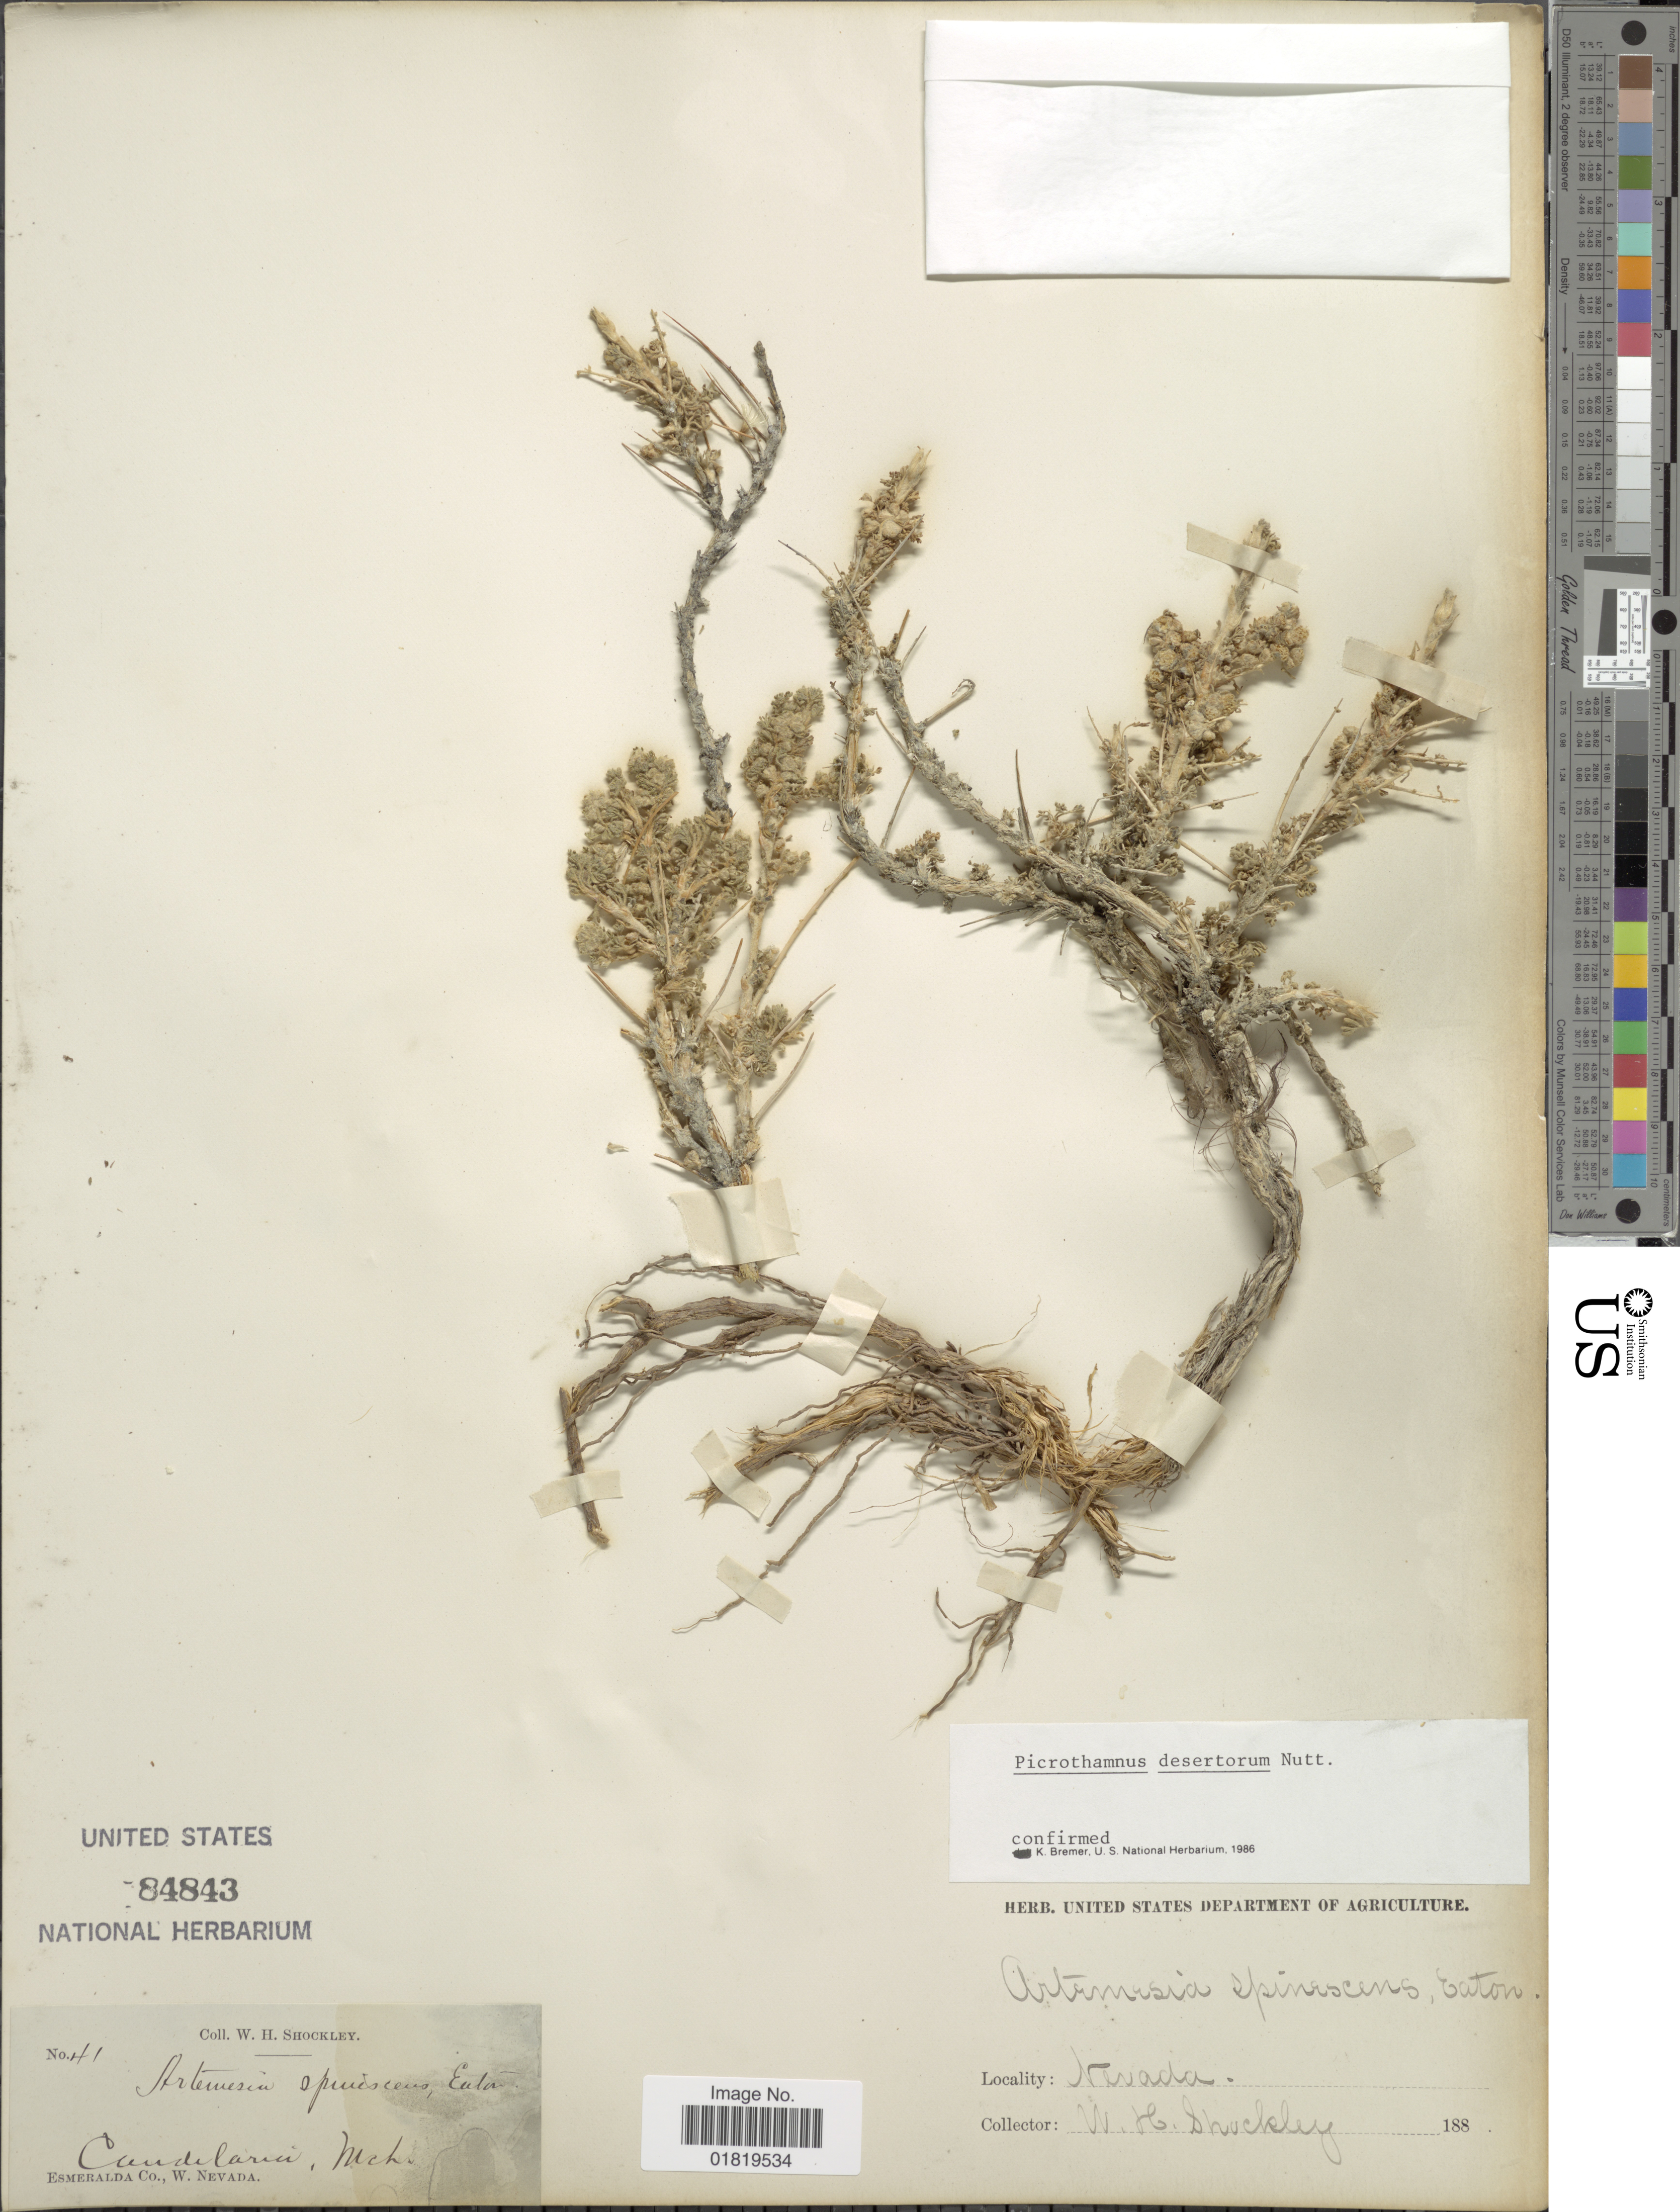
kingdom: Plantae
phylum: Tracheophyta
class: Magnoliopsida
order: Asterales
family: Asteraceae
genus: Picrothamnus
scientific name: Picrothamnus desertorum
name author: Nutt.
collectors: W. Shockley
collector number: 41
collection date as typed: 188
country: United States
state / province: Nevada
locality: Candelaria, Mch. Esmeralda Co., W. Nevada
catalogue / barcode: US 84843